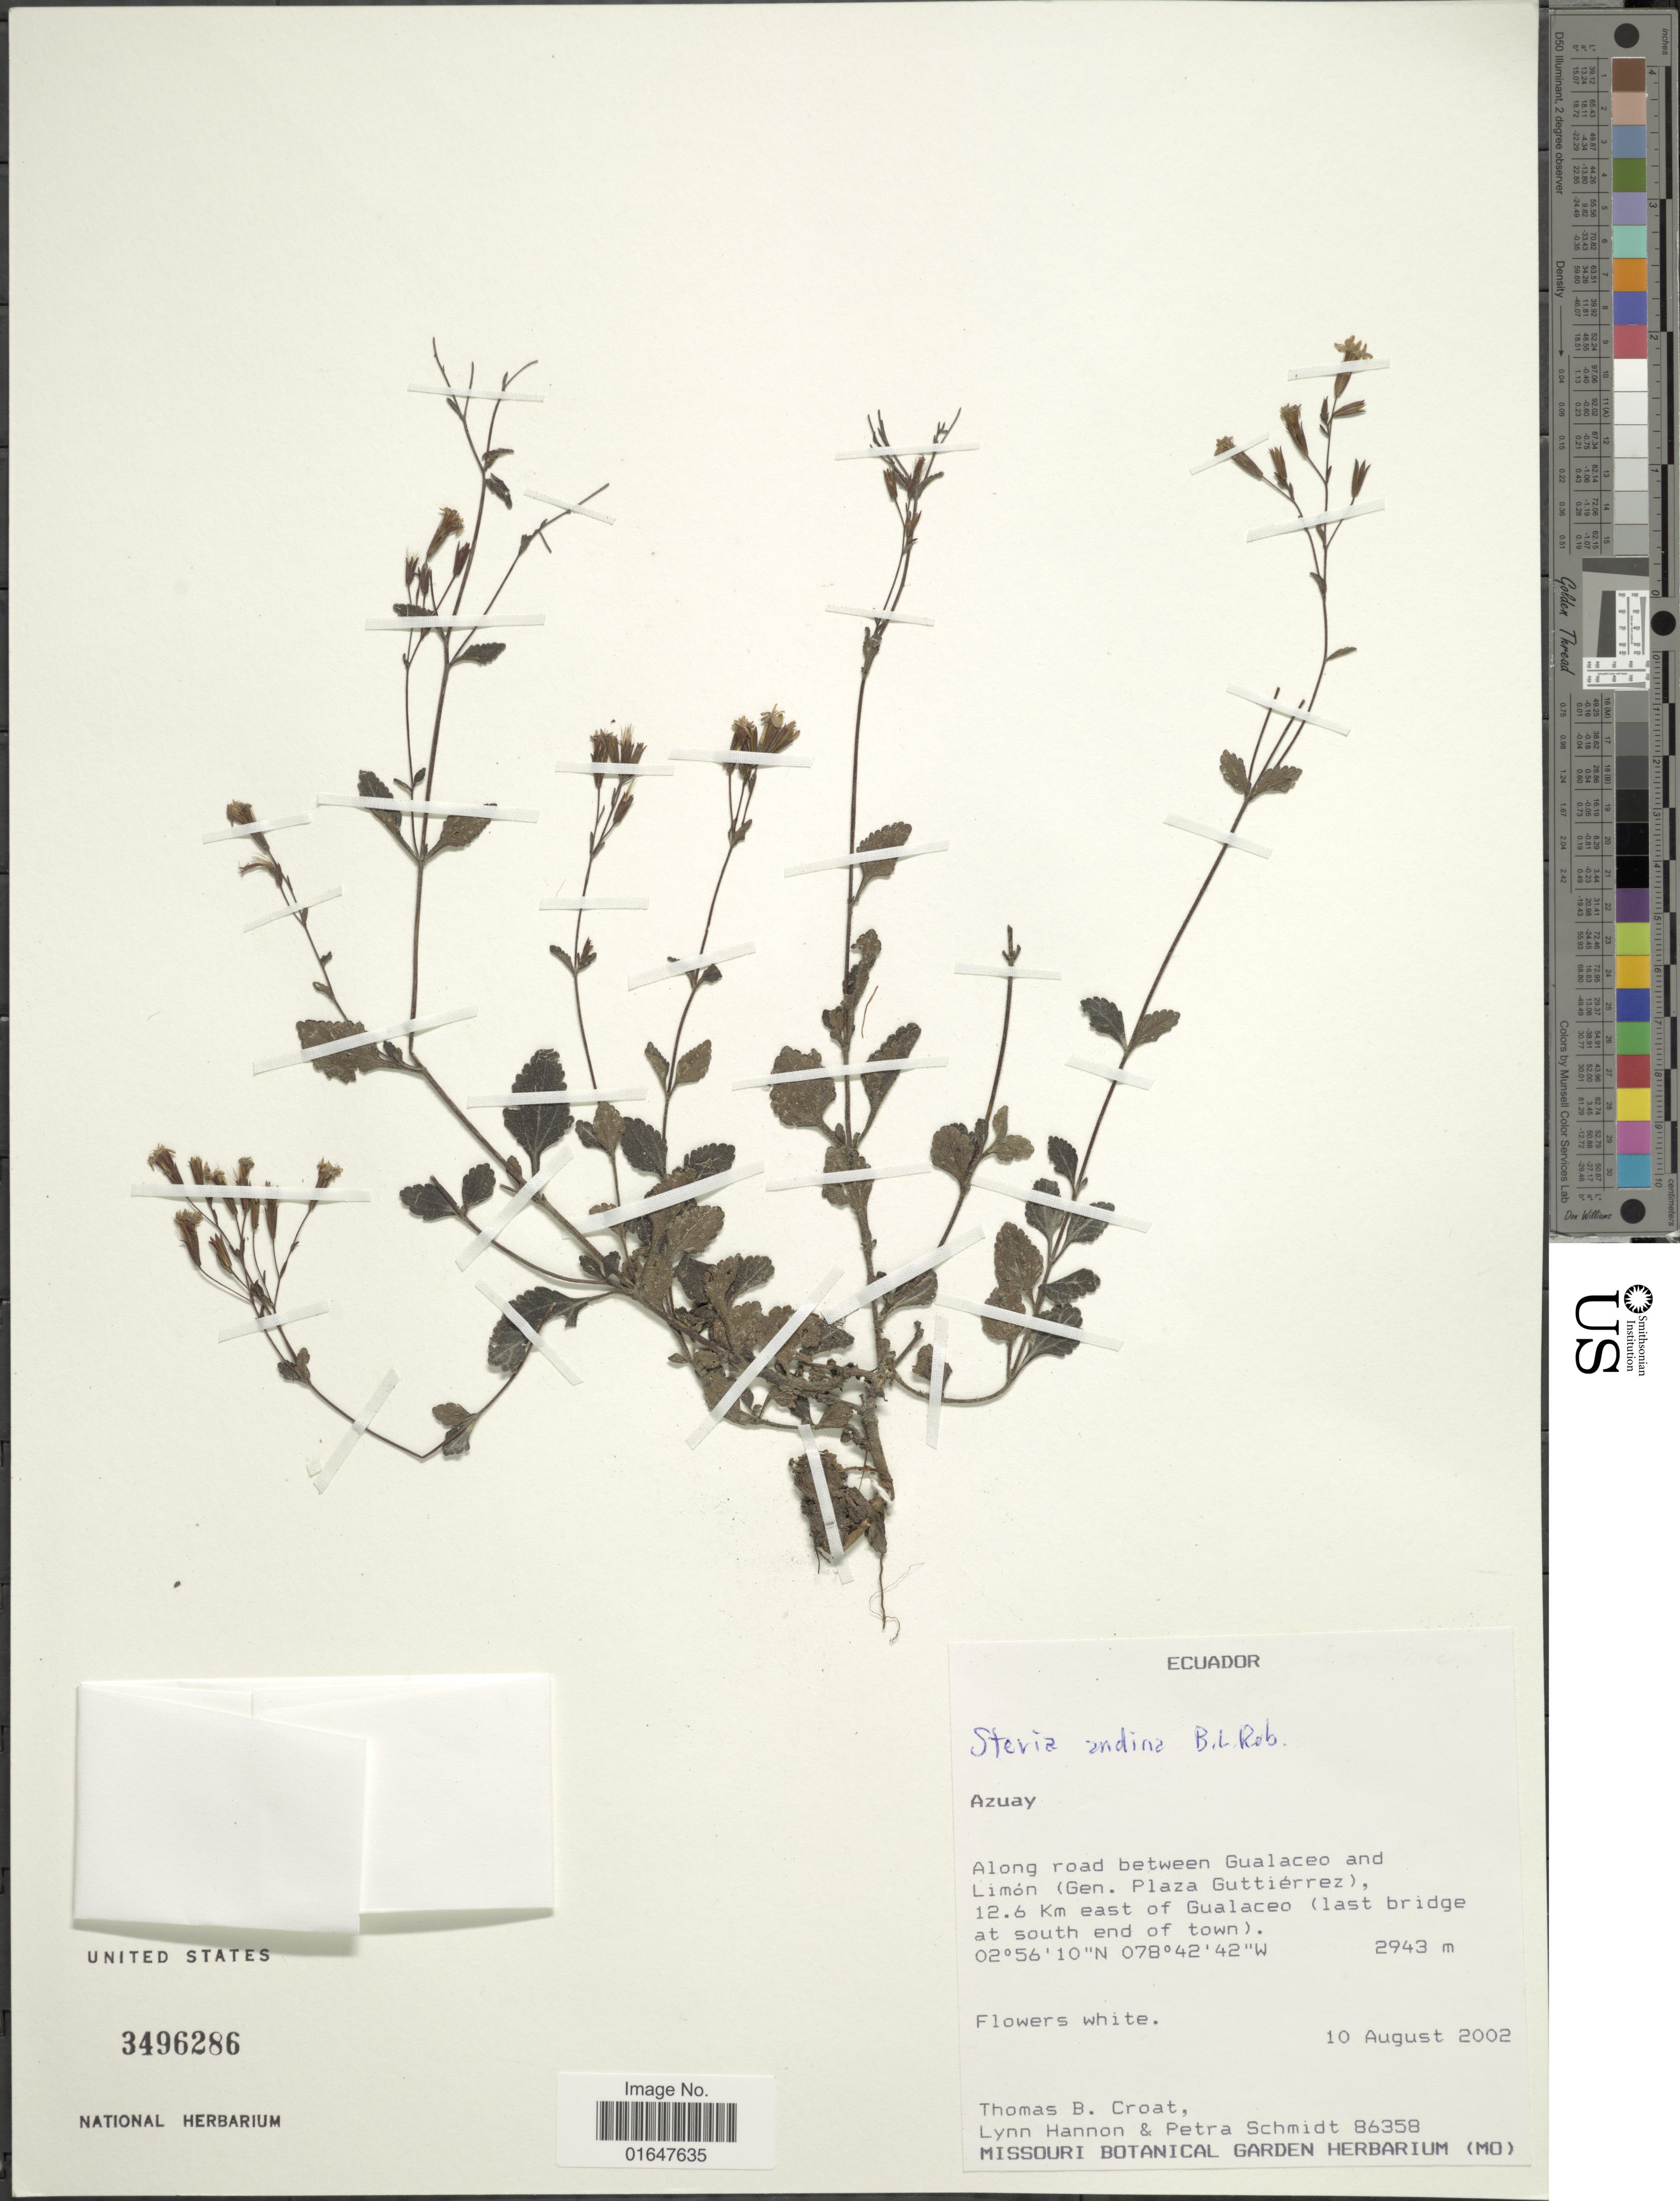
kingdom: Plantae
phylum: Tracheophyta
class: Magnoliopsida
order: Asterales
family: Asteraceae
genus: Stevia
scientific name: Stevia andina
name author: B.L. Rob.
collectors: T. B. Croat, L. Hannon & P. Schmidt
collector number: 86358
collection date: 2002-08-10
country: Ecuador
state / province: Azuay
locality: Along road between Gualaceo and Limon (Gen. Plaza Gutierrez), 12.6 km east of Gualaceo (last bridge at south end of town)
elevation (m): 2943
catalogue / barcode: US 3496286